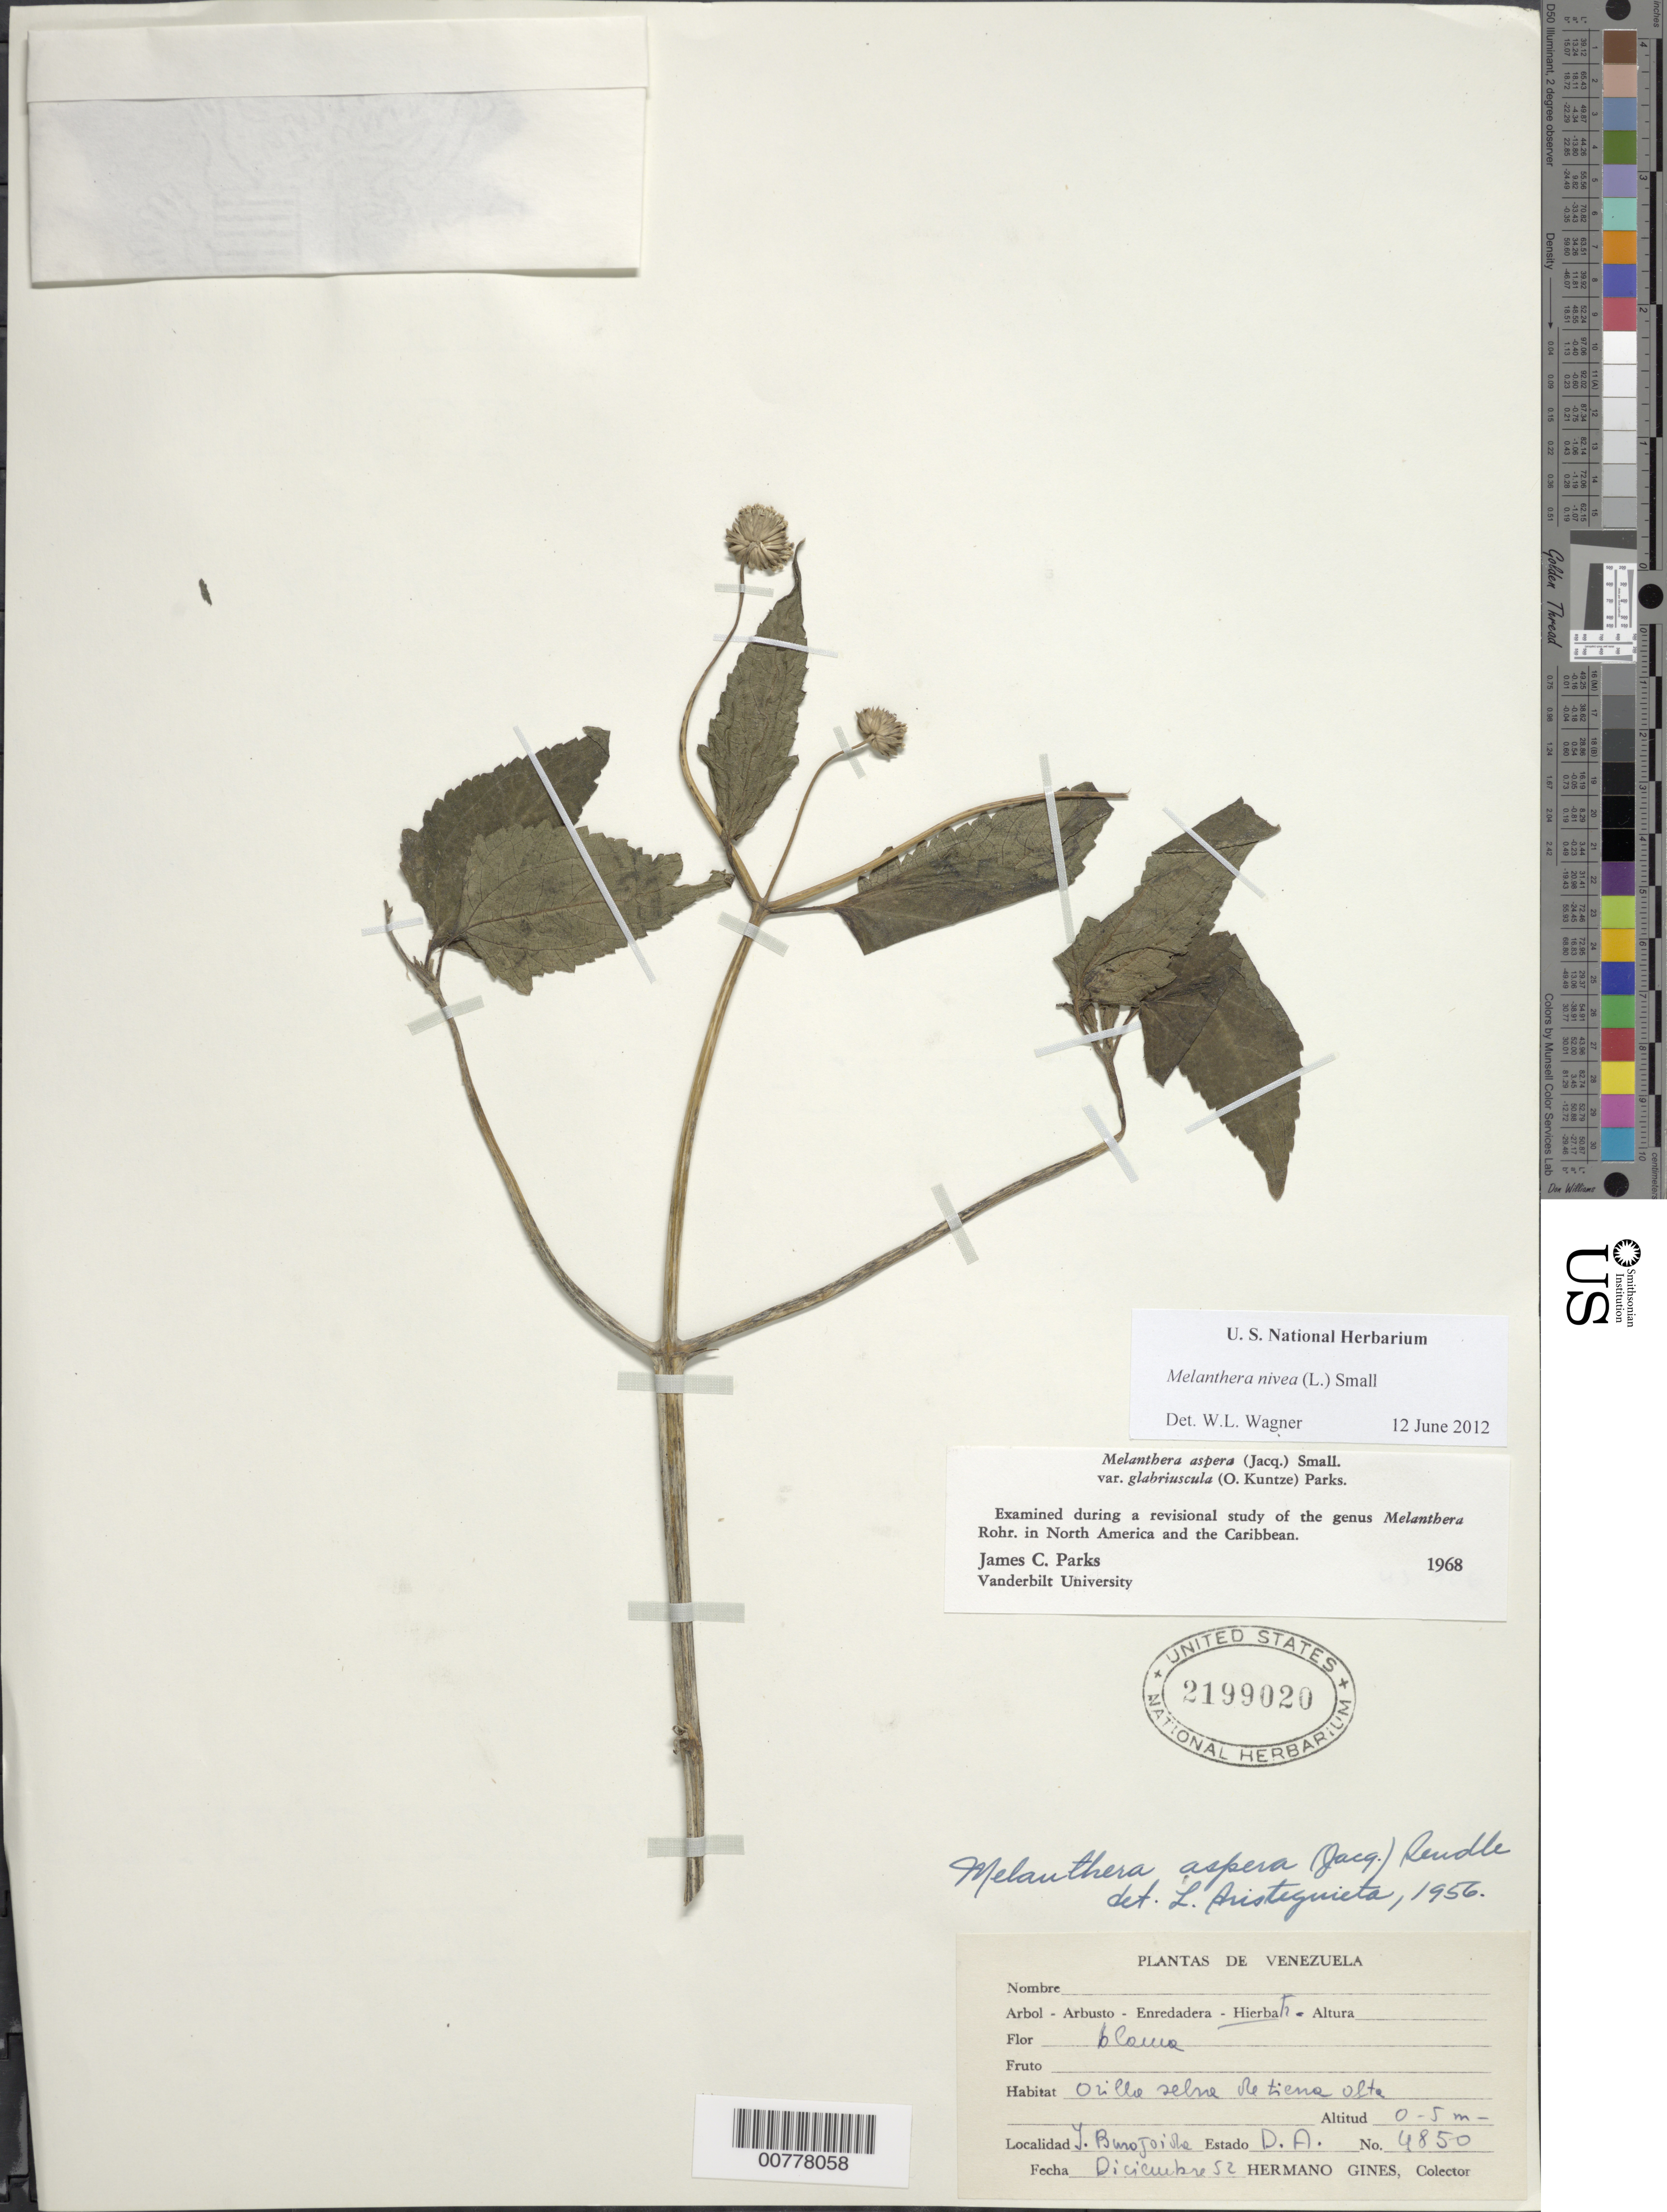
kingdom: Plantae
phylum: Tracheophyta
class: Magnoliopsida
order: Asterales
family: Asteraceae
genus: Melanthera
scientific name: Melanthera nivea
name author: (L.) Small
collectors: H. Gines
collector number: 4850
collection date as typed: Dec-52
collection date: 1952-12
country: Venezuela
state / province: Delta Amacuro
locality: Isla Burojoida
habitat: Orilla selva retienne(?) alto.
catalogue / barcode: US 2199020